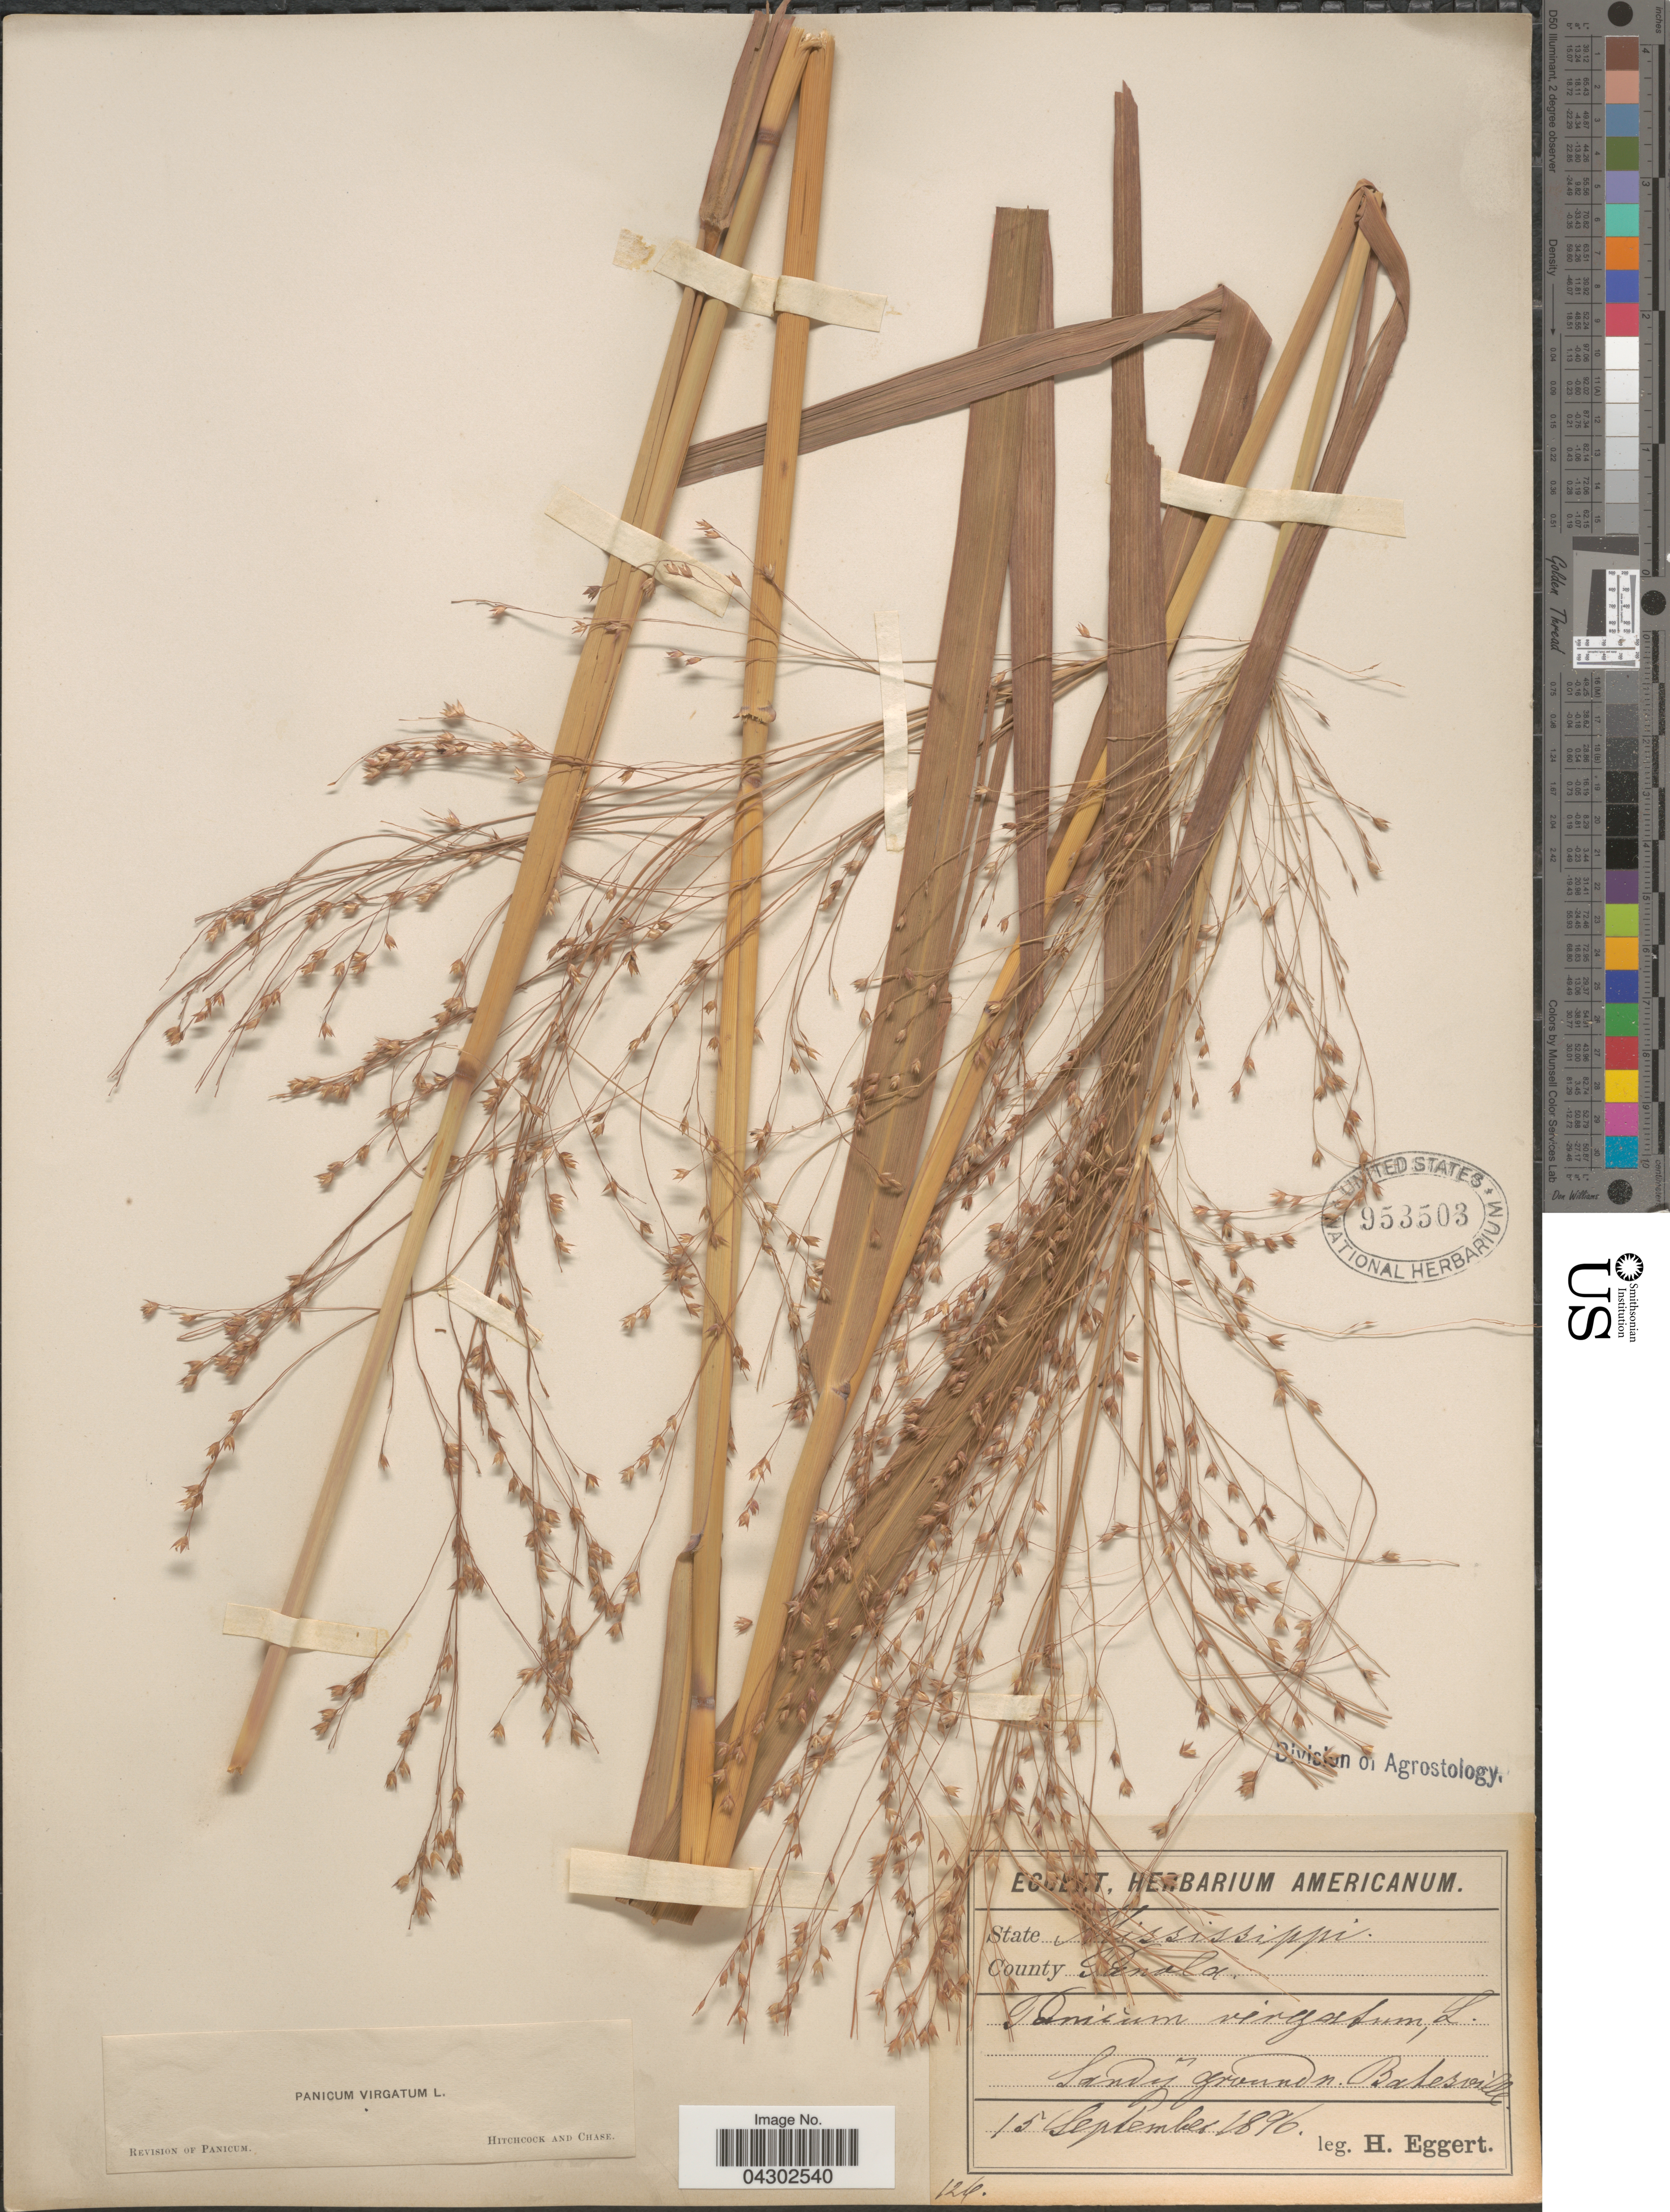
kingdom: Plantae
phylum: Tracheophyta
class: Liliopsida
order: Poales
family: Poaceae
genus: Panicum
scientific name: Panicum virgatum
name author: L.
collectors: H. Eggert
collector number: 126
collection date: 1896-09-15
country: United States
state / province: Mississippi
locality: County Panola. Sandy ground n. Bakesville.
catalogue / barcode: US 953503